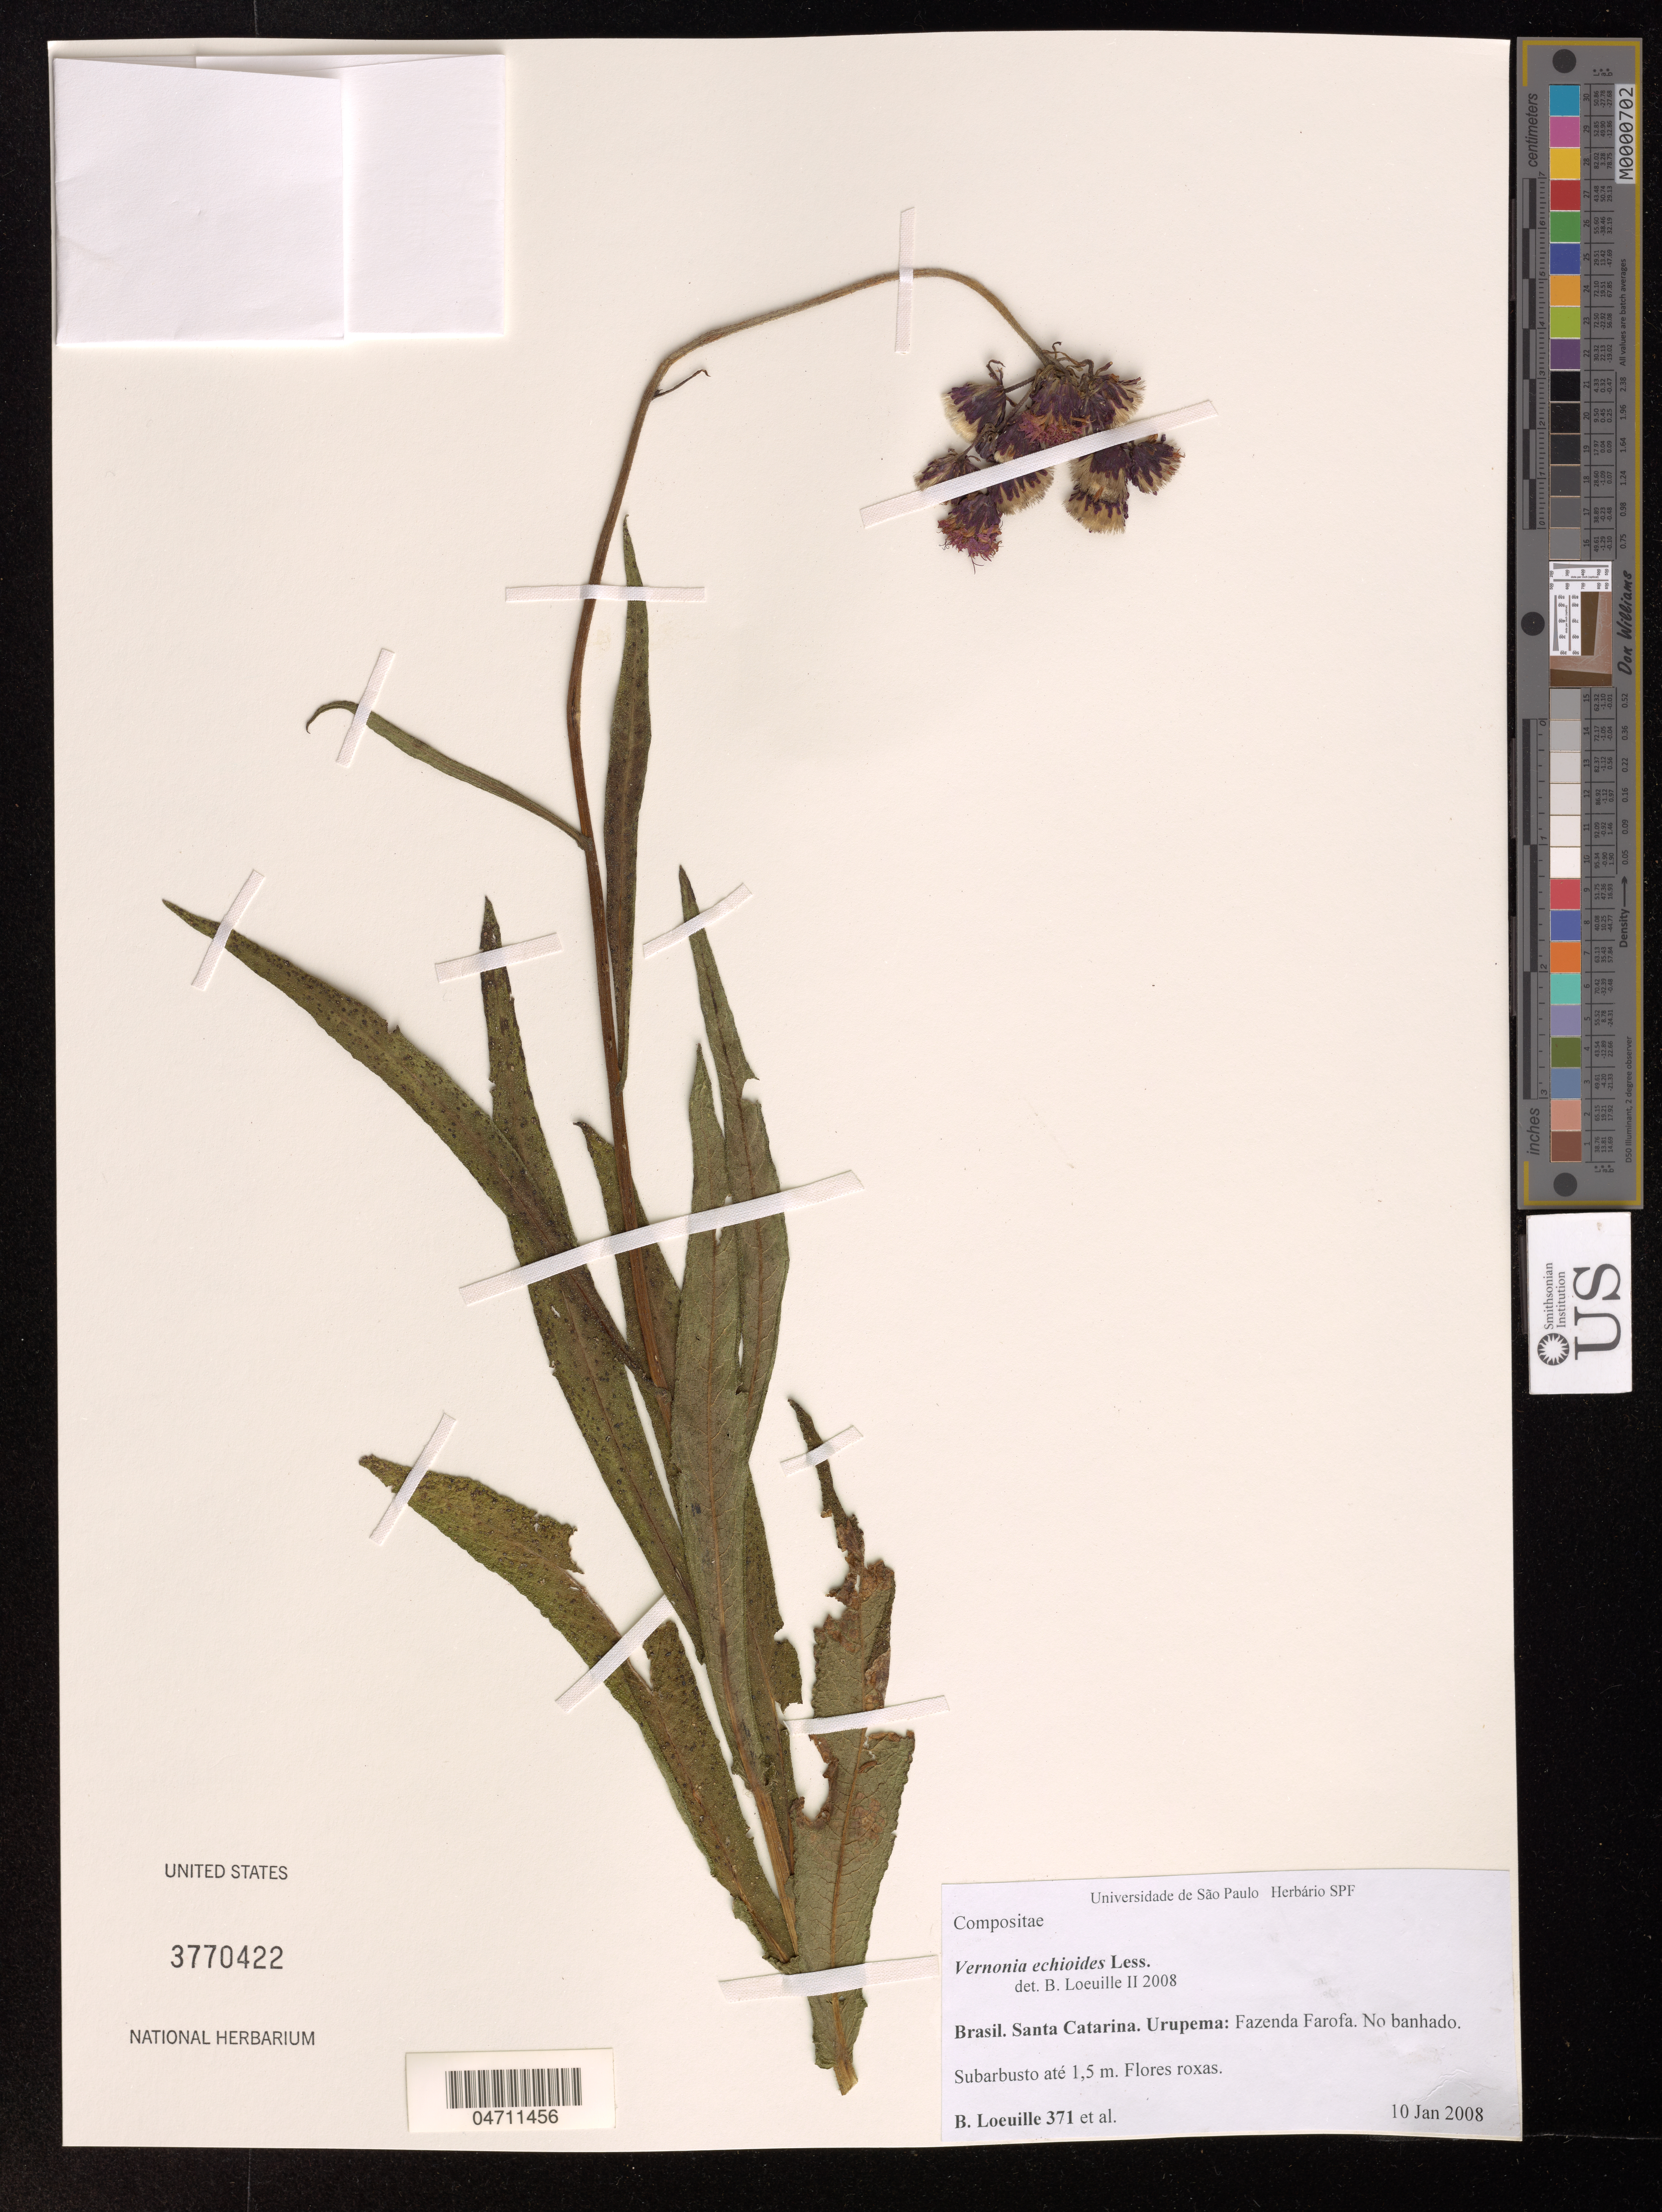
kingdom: Plantae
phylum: Tracheophyta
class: Magnoliopsida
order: Asterales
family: Asteraceae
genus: Vernonia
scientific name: Vernonia echioides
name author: Less.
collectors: B. Loeuille & et al.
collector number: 371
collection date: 2008-01-10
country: Brazil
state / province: Santa Catarina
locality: Urupema: Fazenda Farofa.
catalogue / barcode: US 3770422